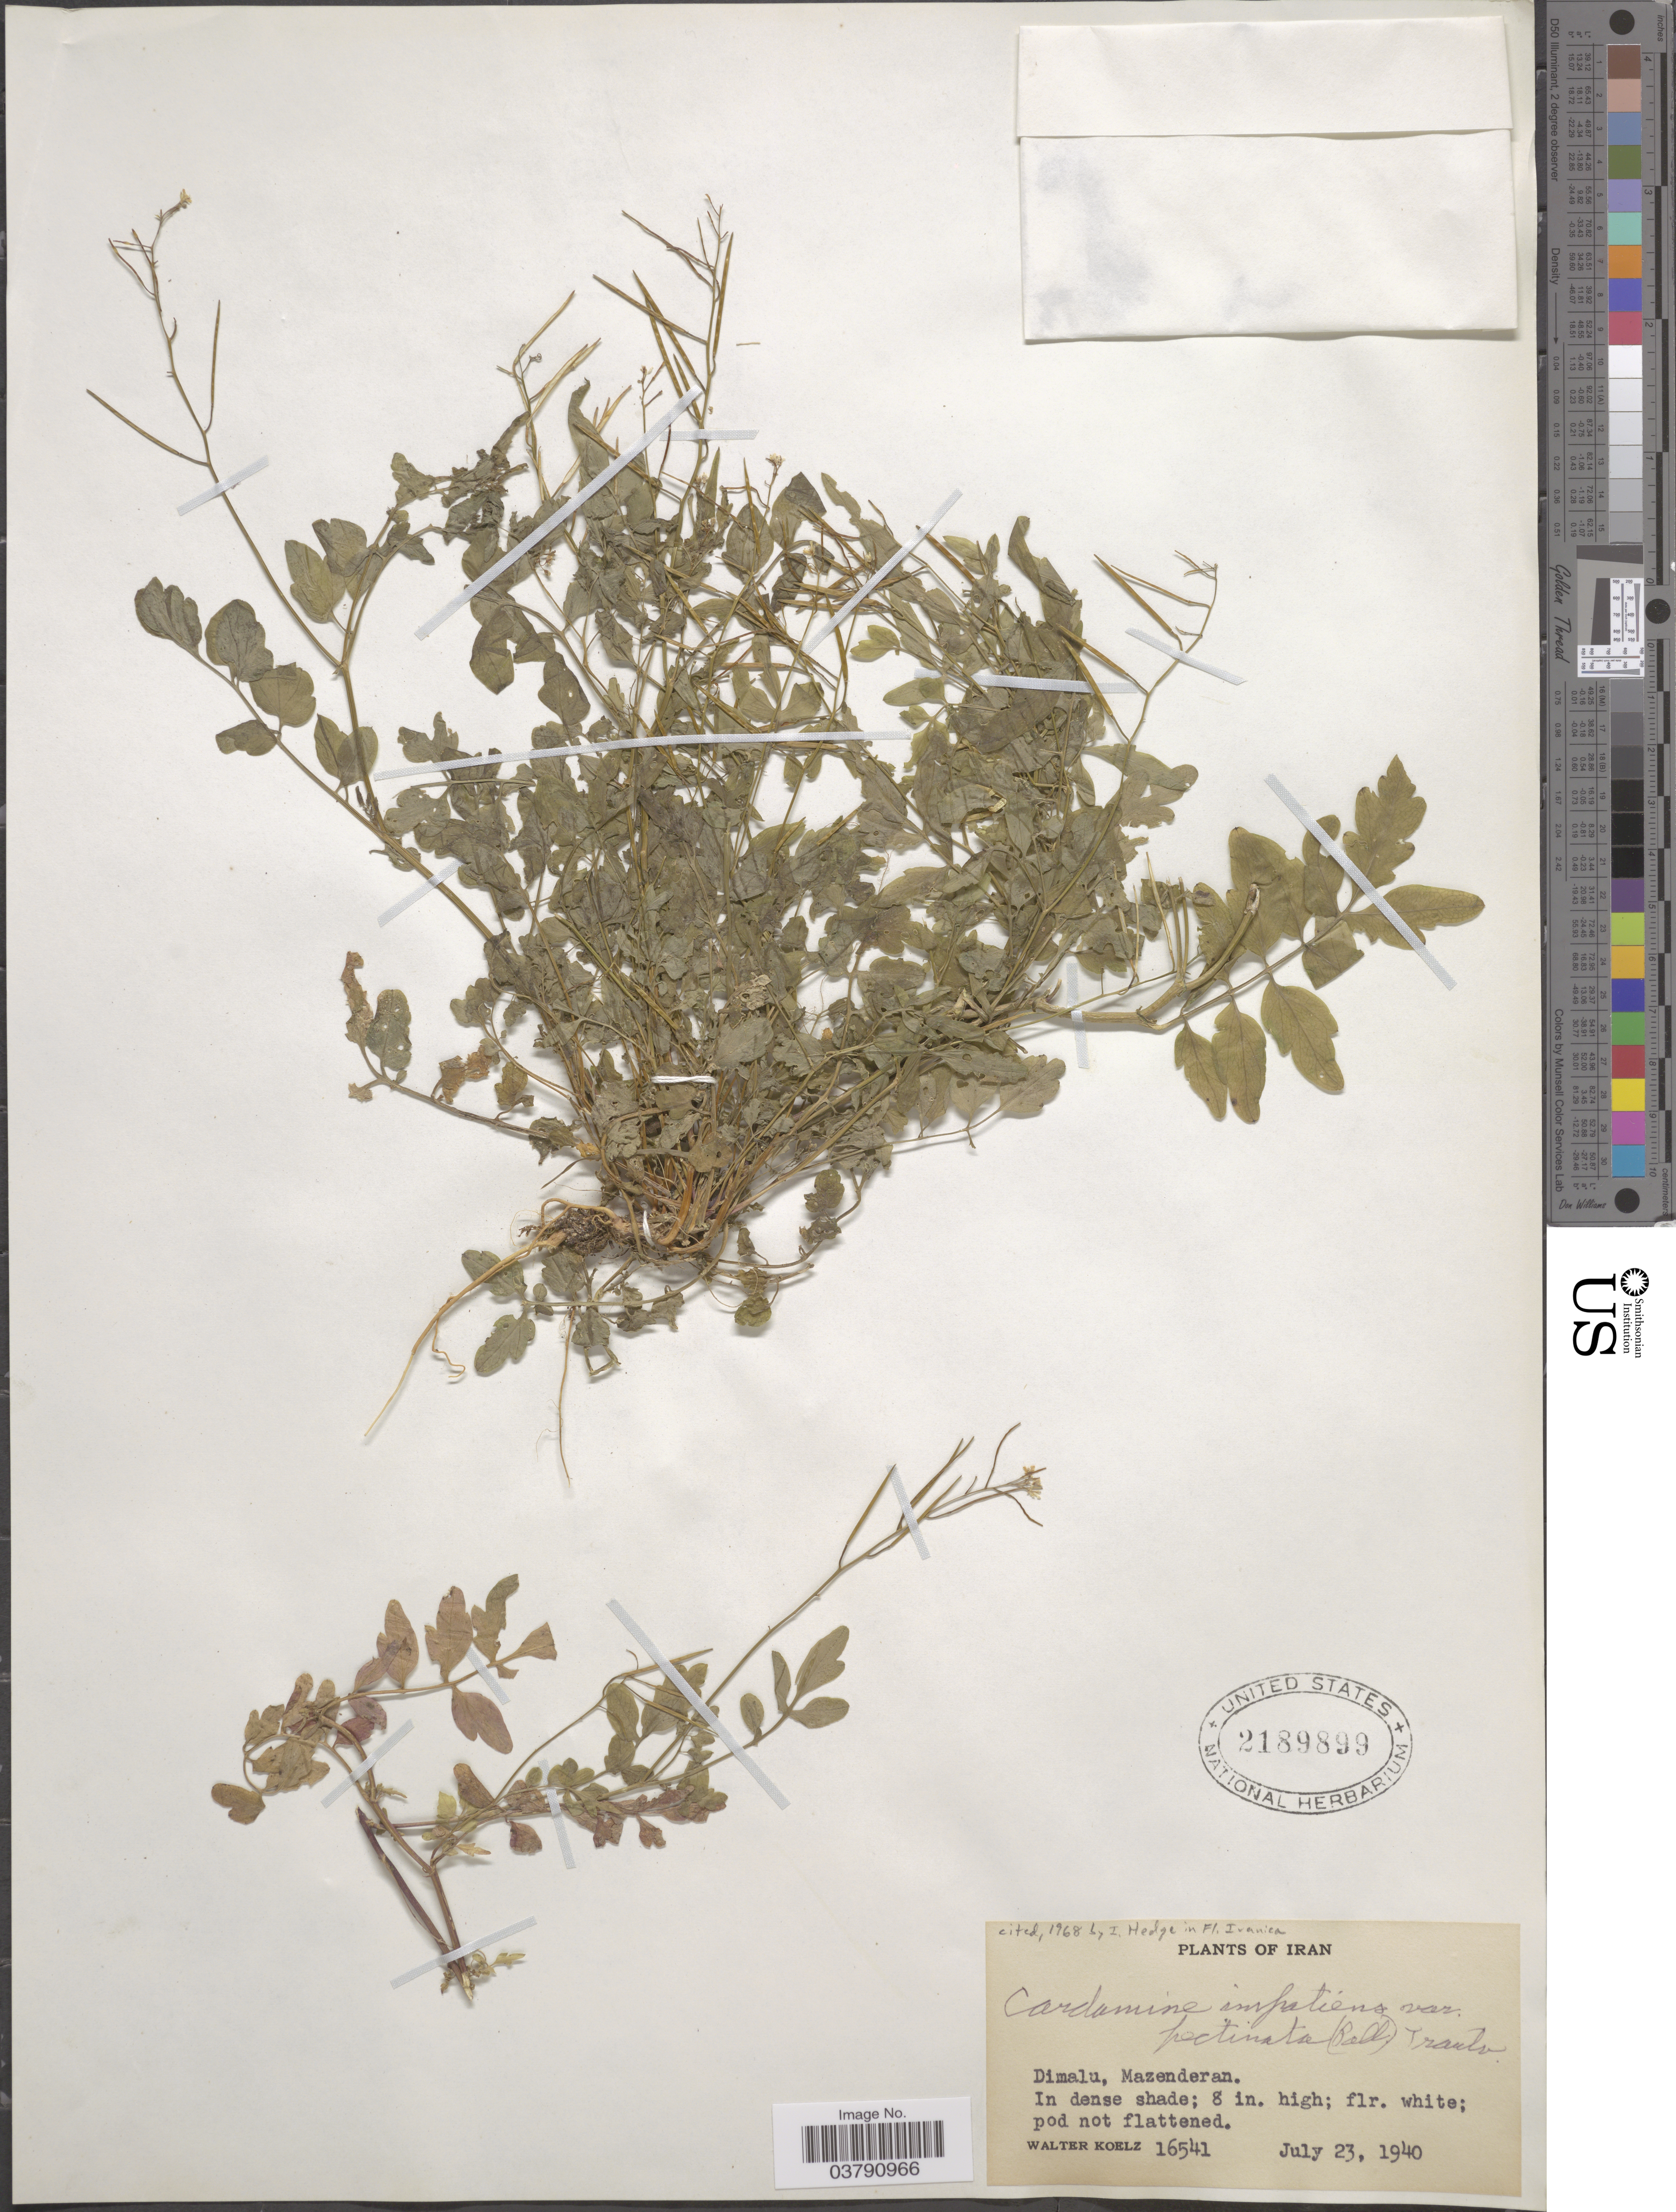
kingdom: Plantae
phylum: Tracheophyta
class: Magnoliopsida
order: Brassicales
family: Brassicaceae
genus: Cardamine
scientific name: Cardamine impatiens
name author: L.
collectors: W. N. Koelz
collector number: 16541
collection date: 1940-07-23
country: Iran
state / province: Mazandaran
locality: Dimalu, Mazenderan.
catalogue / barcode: US 2189899